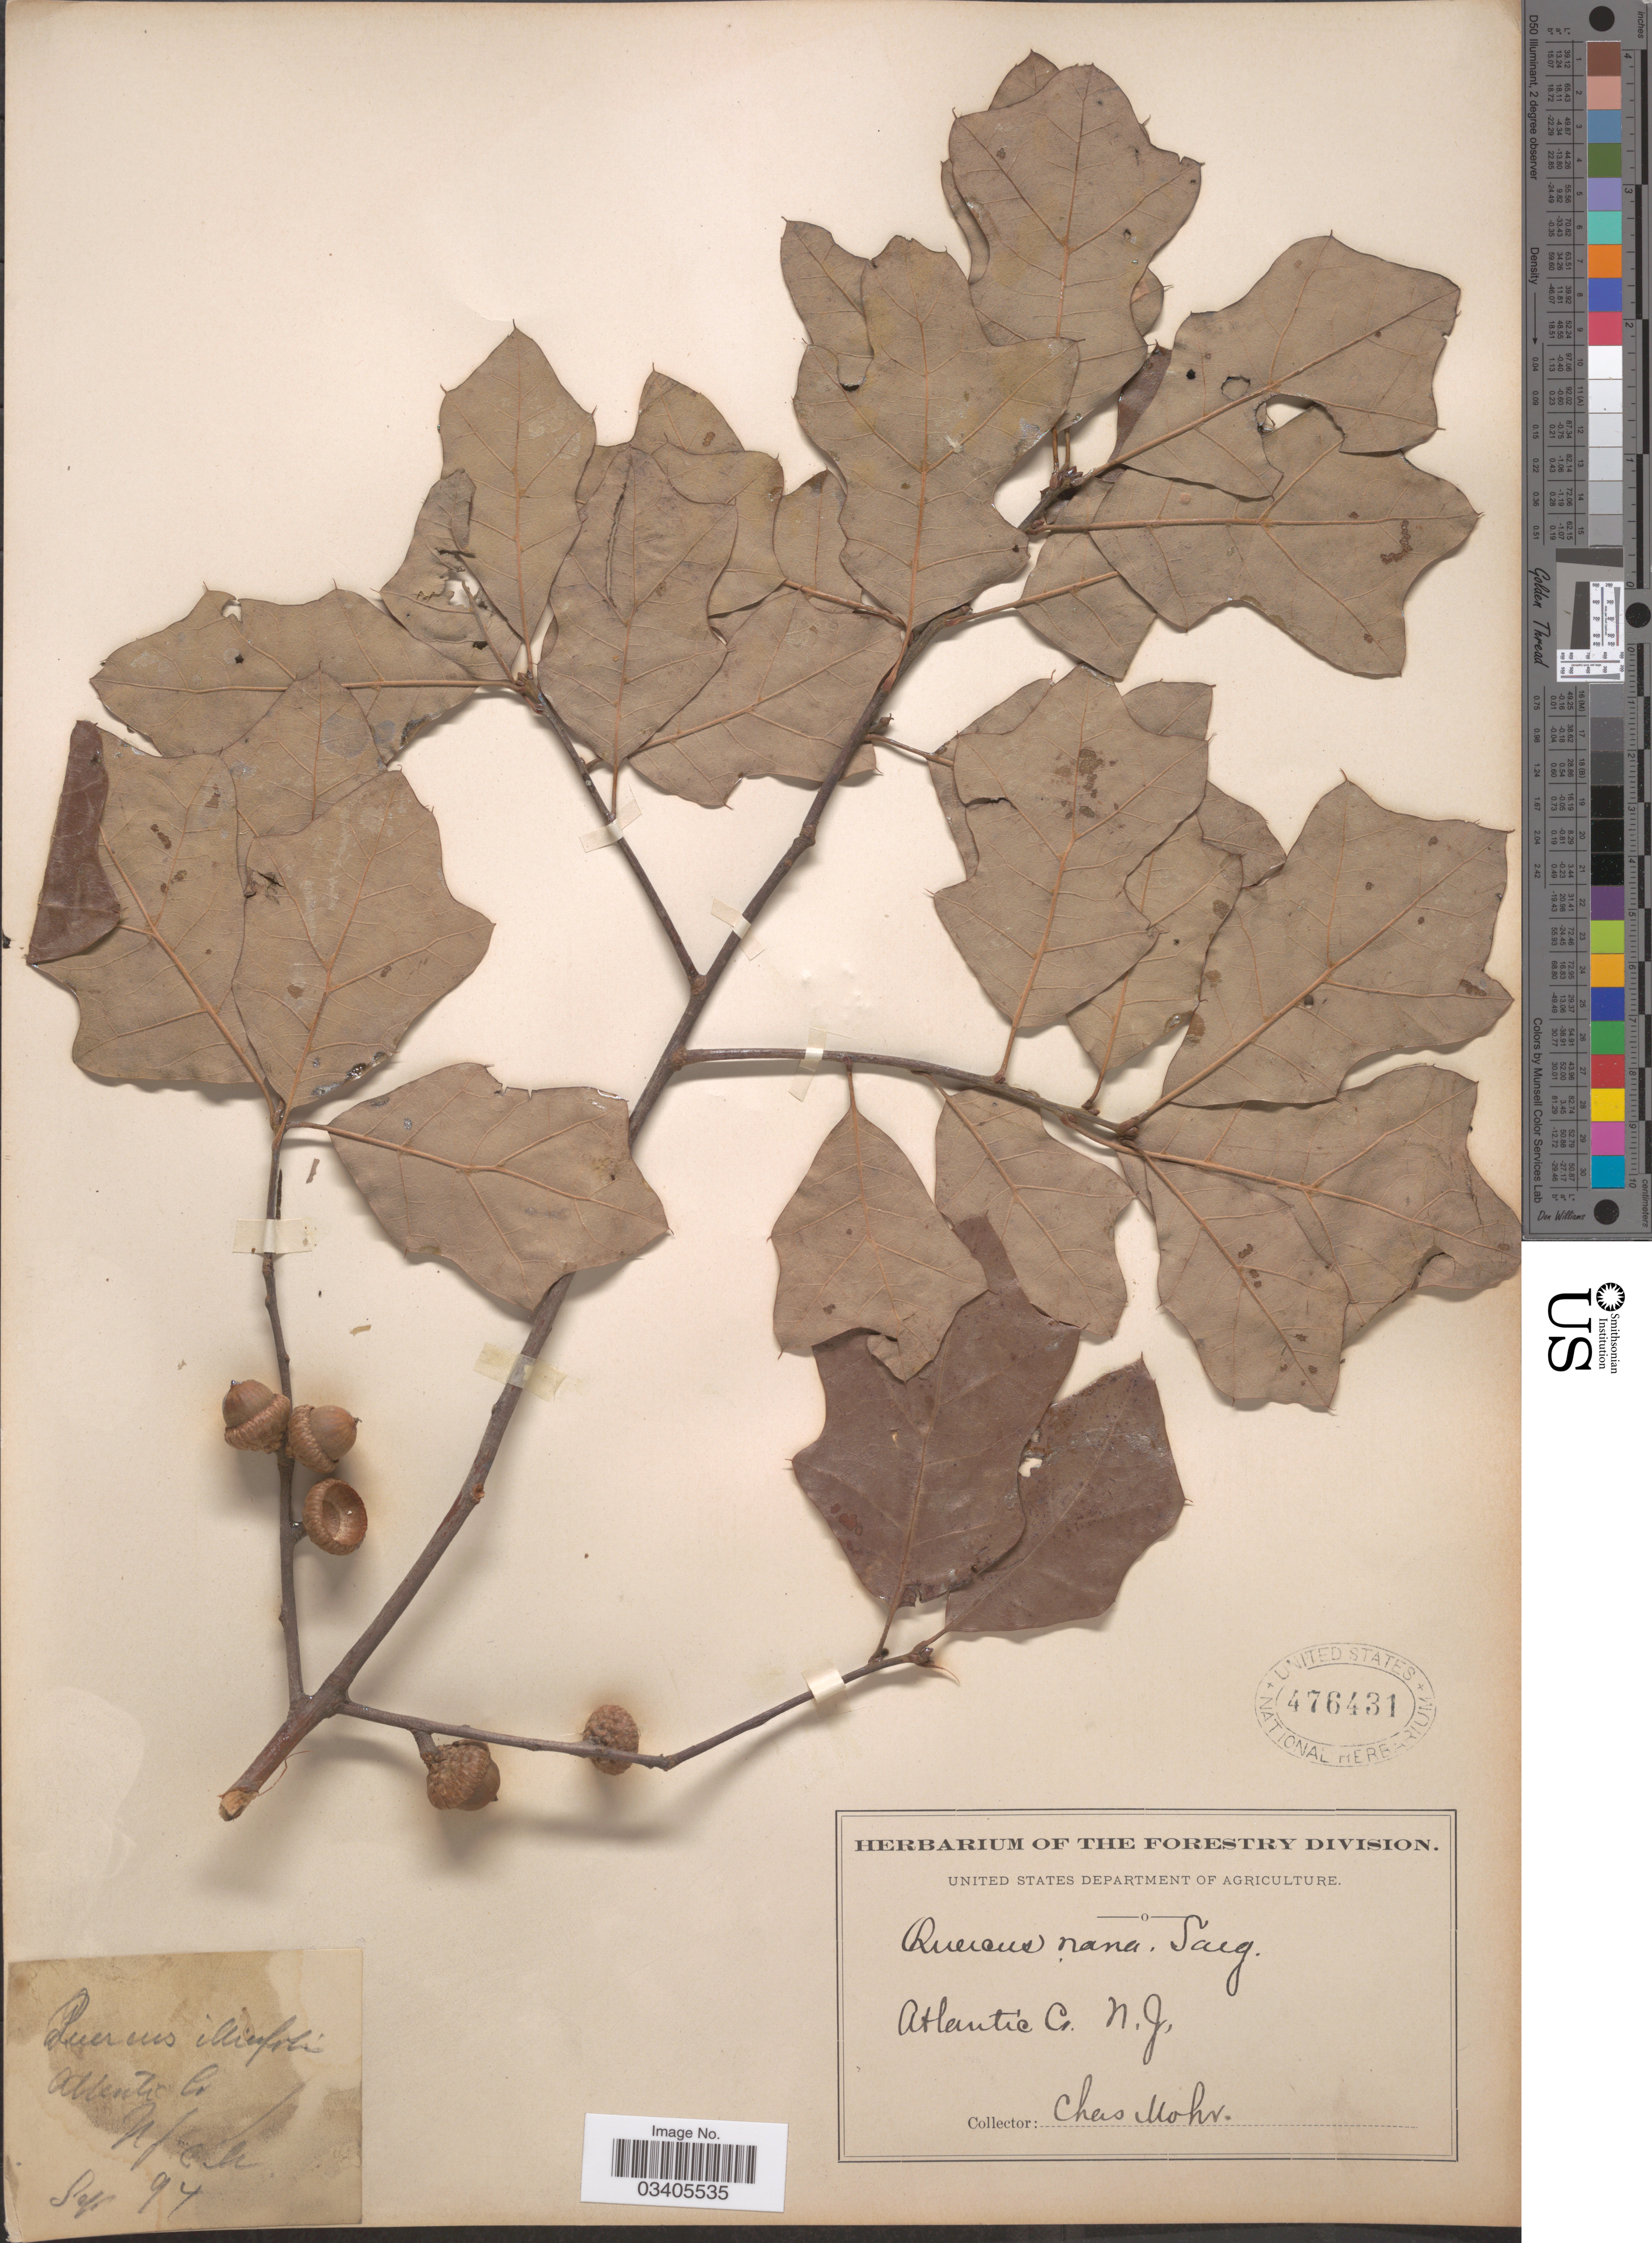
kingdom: Plantae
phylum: Tracheophyta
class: Magnoliopsida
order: Fagales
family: Fagaceae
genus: Quercus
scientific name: Quercus ilicifolia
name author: Wangenh.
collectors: Mohr, C. T. (herbarium)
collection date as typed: Transcribed d/m/y: /9/94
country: United States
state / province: New Jersey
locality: Atlantic Co.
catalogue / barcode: US 476431